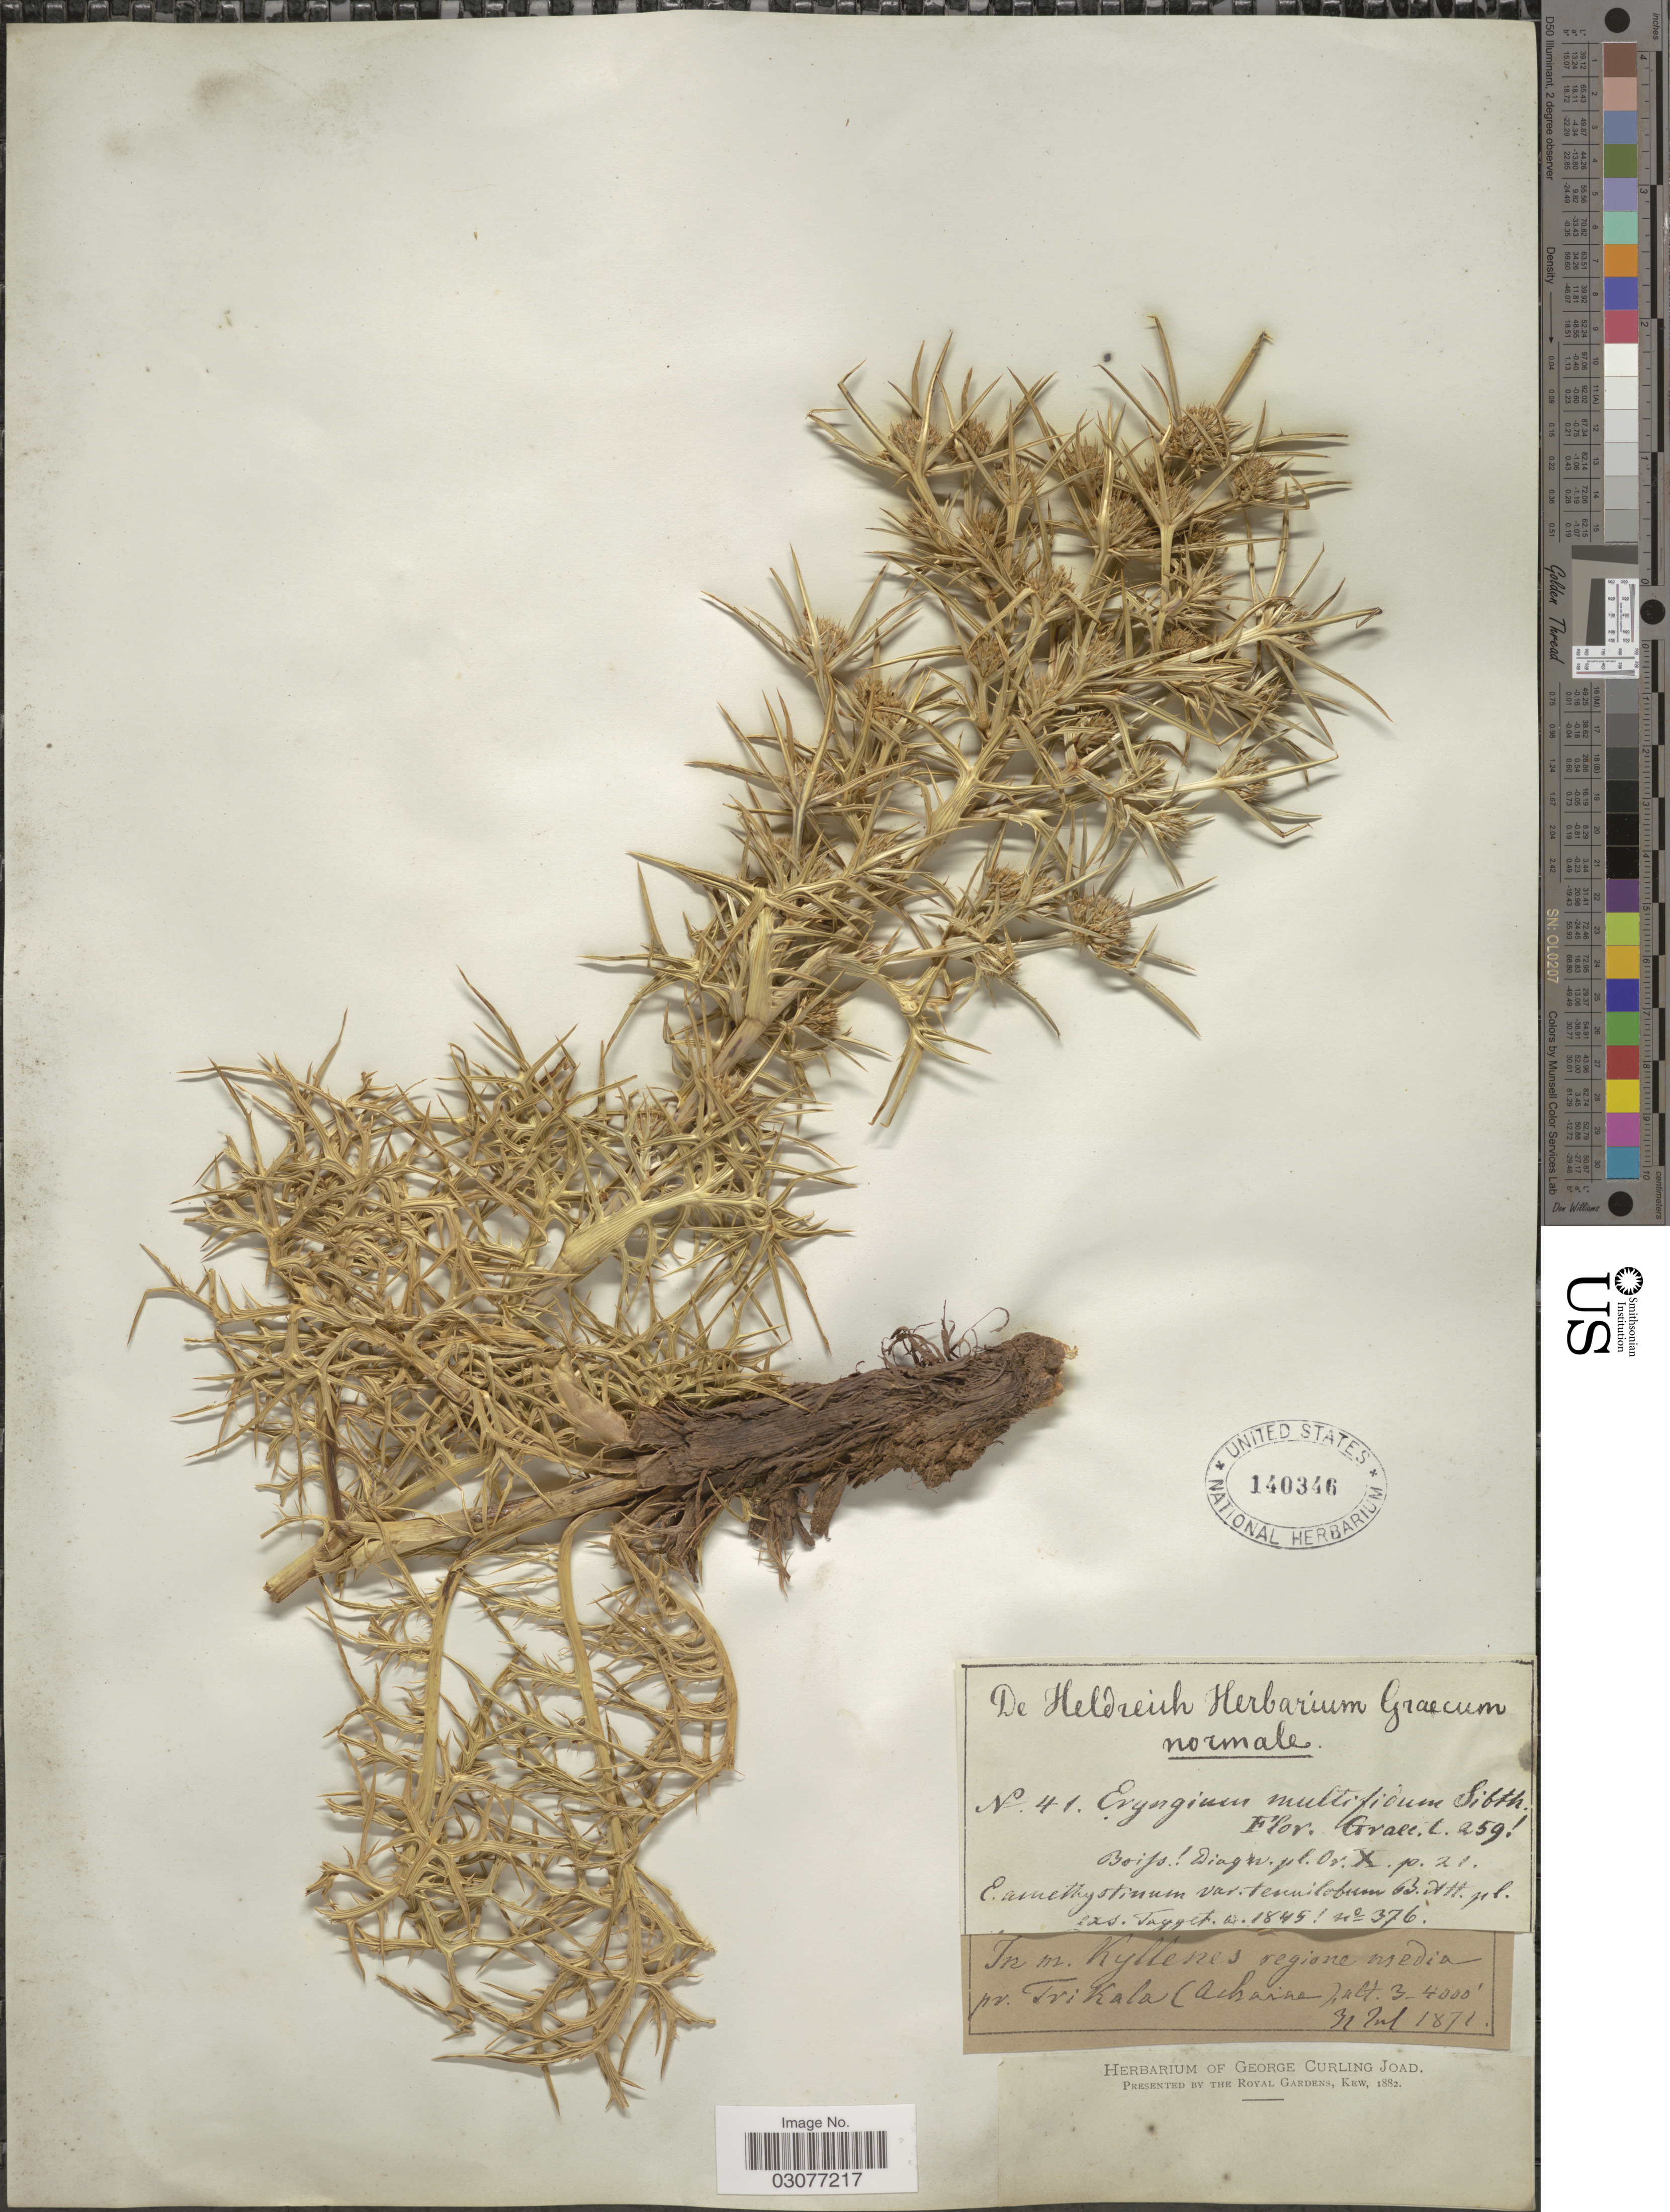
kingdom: Plantae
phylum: Tracheophyta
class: Magnoliopsida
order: Apiales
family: Apiaceae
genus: Eryngium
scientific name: Eryngium multifolum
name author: Sibth.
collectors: ex herb. De Heldreich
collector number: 41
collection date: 1871-07-31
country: Greece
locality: In m. Kyllenes regione media pr. Trikala (Achaiae).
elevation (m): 914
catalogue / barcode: US 140346